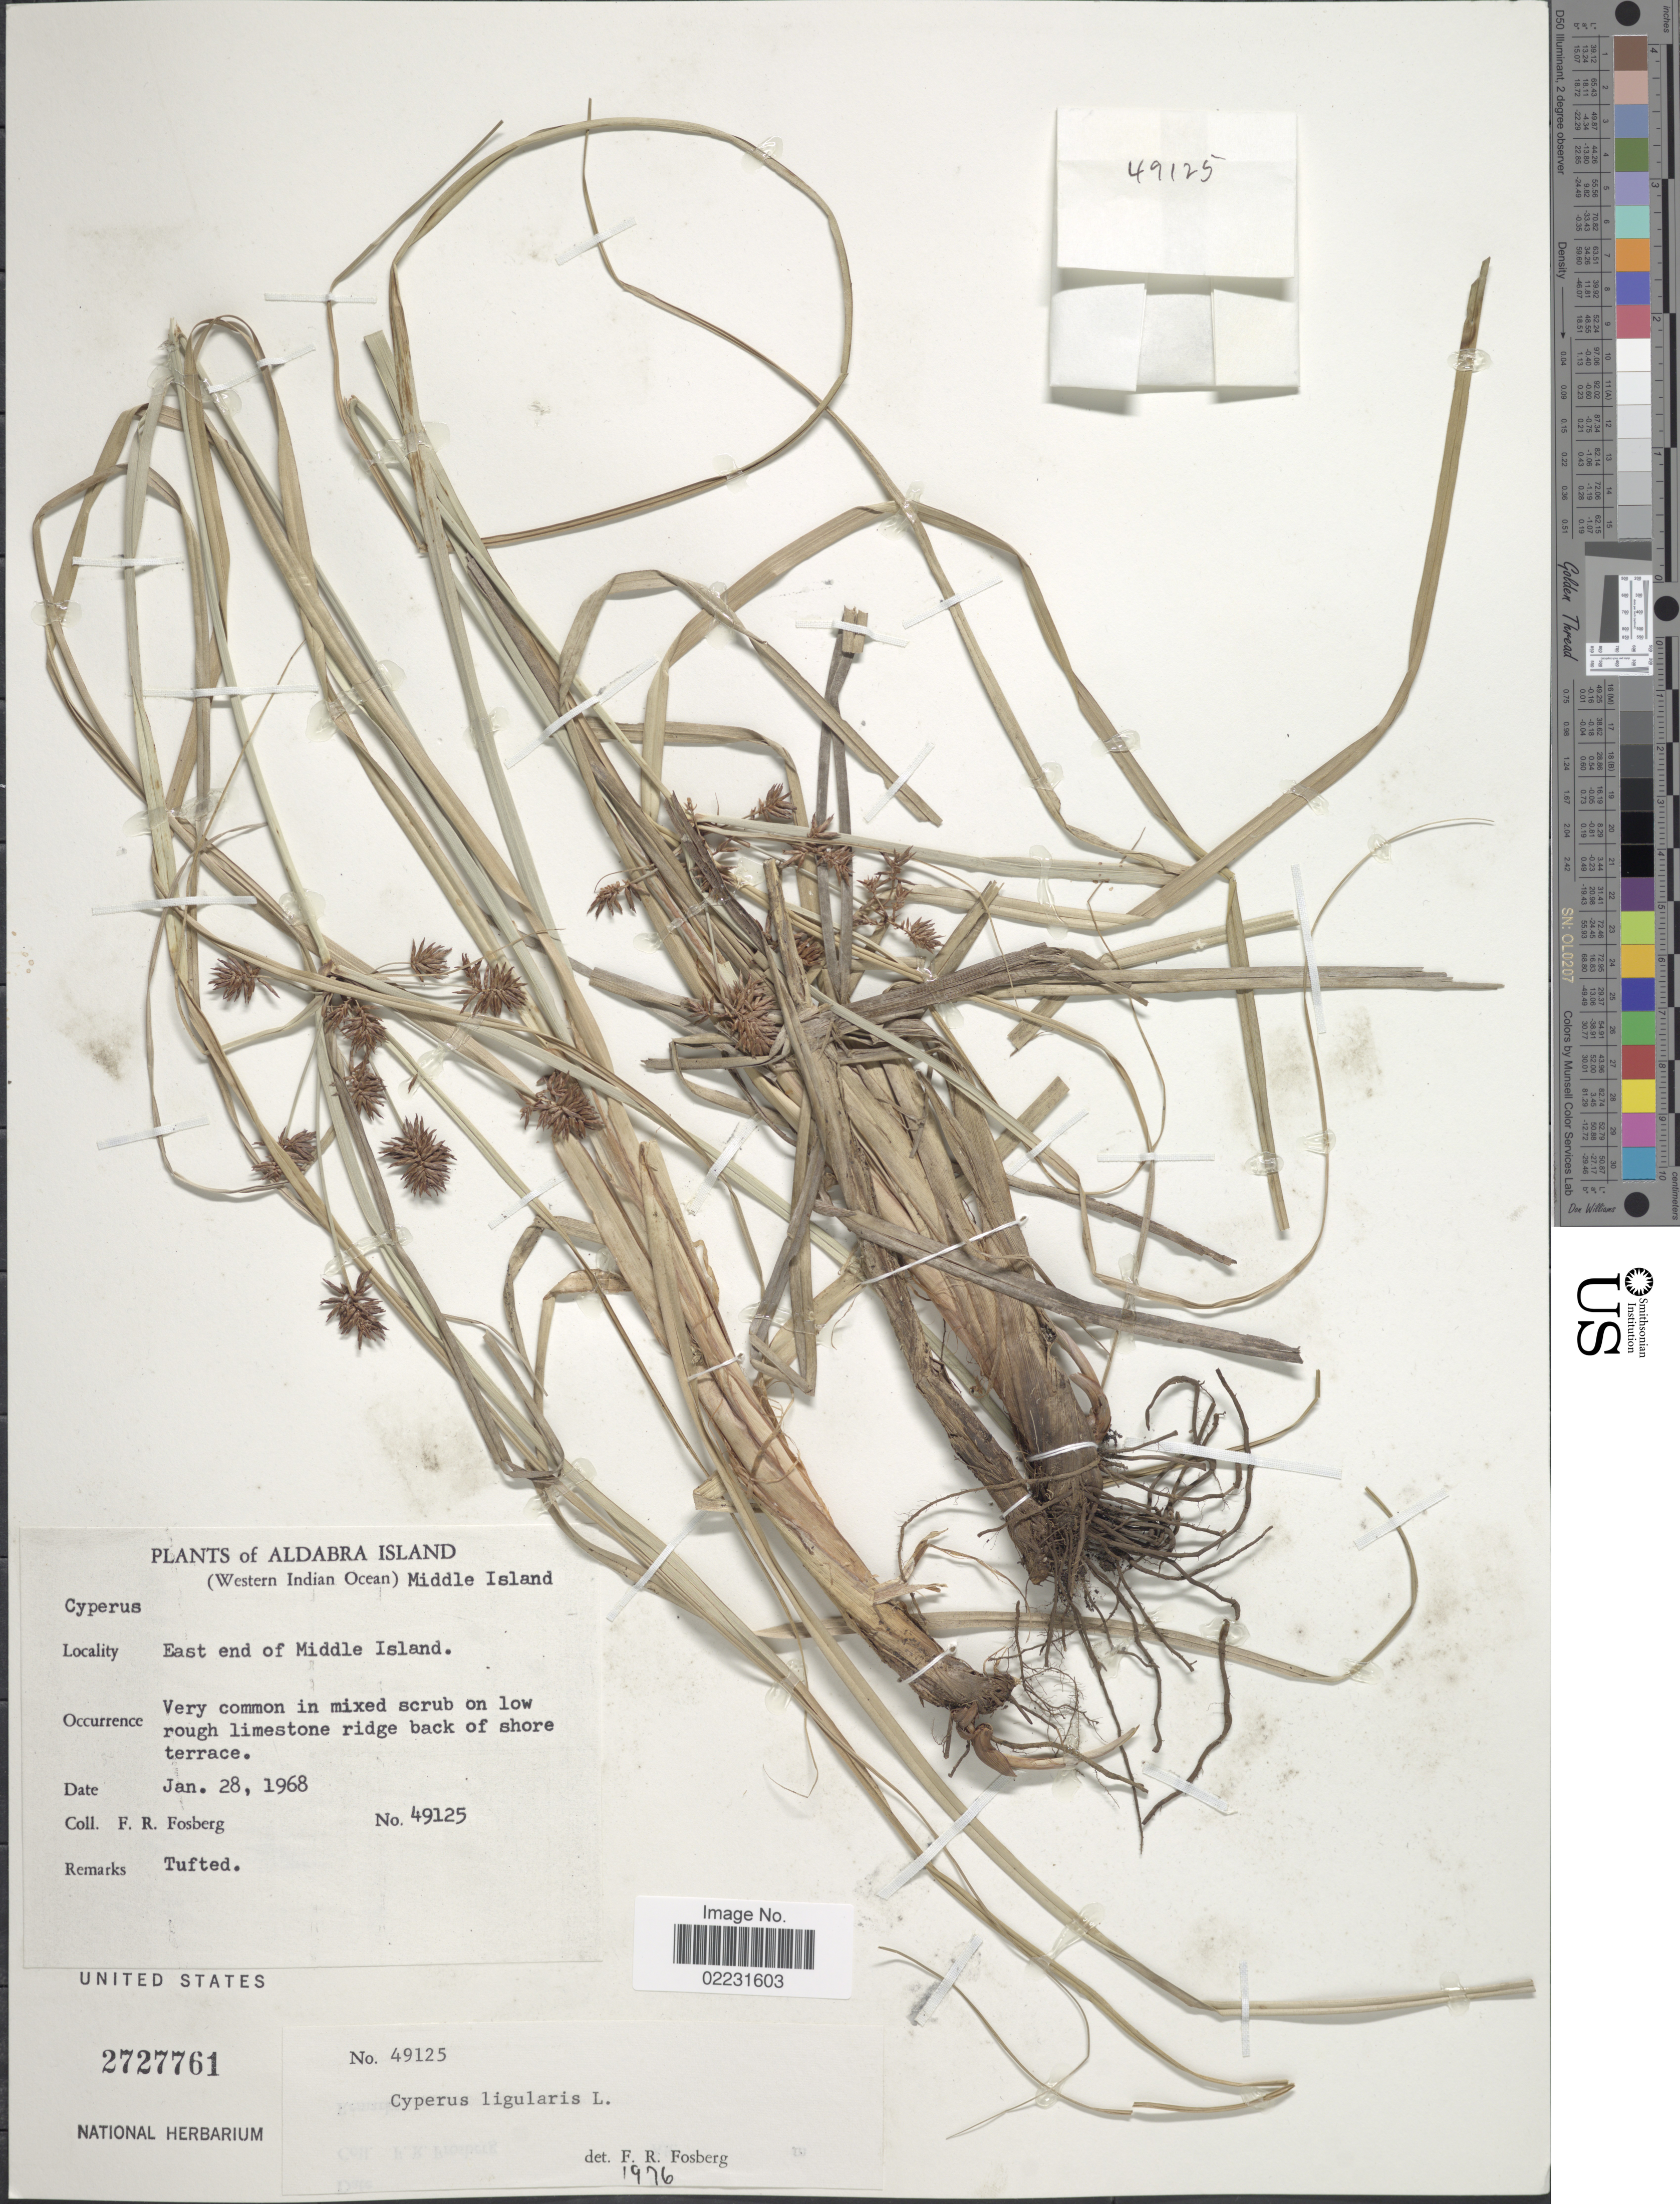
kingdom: Plantae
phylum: Tracheophyta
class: Liliopsida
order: Poales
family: Cyperaceae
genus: Cyperus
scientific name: Cyperus ligularis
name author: L.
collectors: F. R. Fosberg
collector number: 49125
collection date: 1968-01-28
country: Seychelles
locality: Aldabra Island, Western Indian Ocean, Middle Island, east end of Middle Island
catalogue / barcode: US 2727761